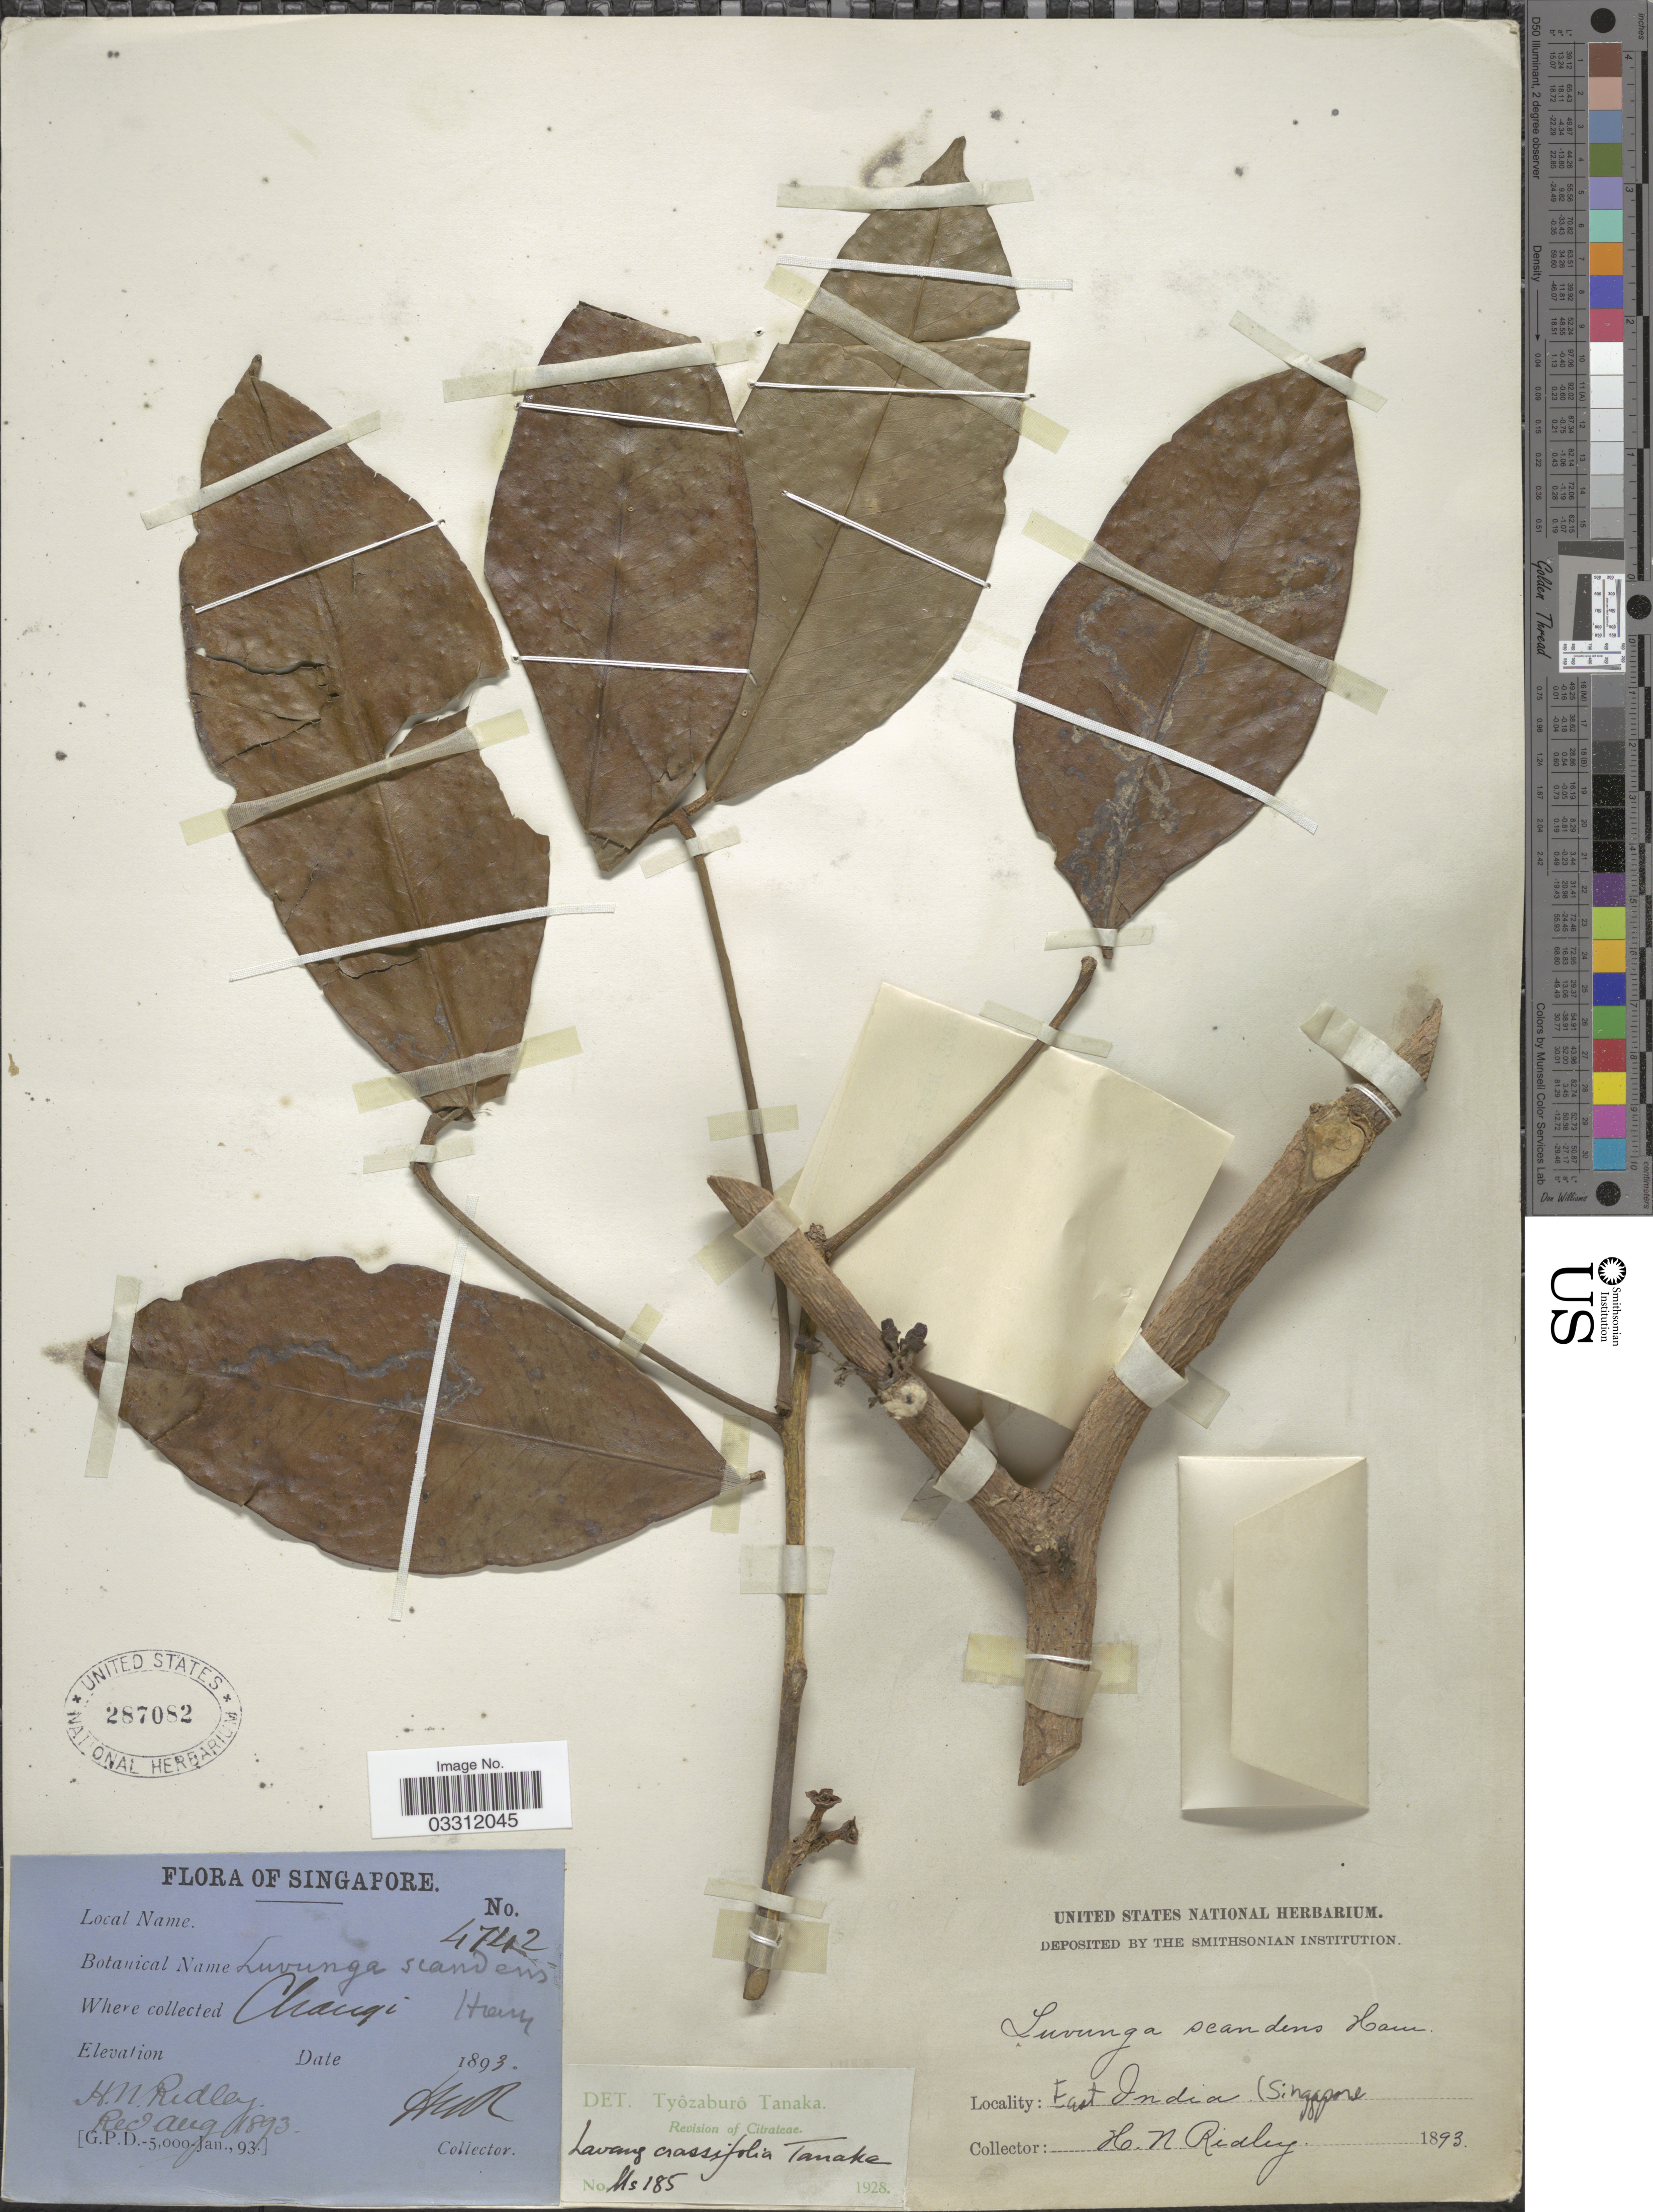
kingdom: Plantae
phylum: Tracheophyta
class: Magnoliopsida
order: Sapindales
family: Rutaceae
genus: Luvunga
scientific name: Luvunga crassifolia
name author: Tanaka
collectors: H. N. Ridley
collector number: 4742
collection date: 1893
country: Singapore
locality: Changi, East India.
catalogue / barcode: US 287082